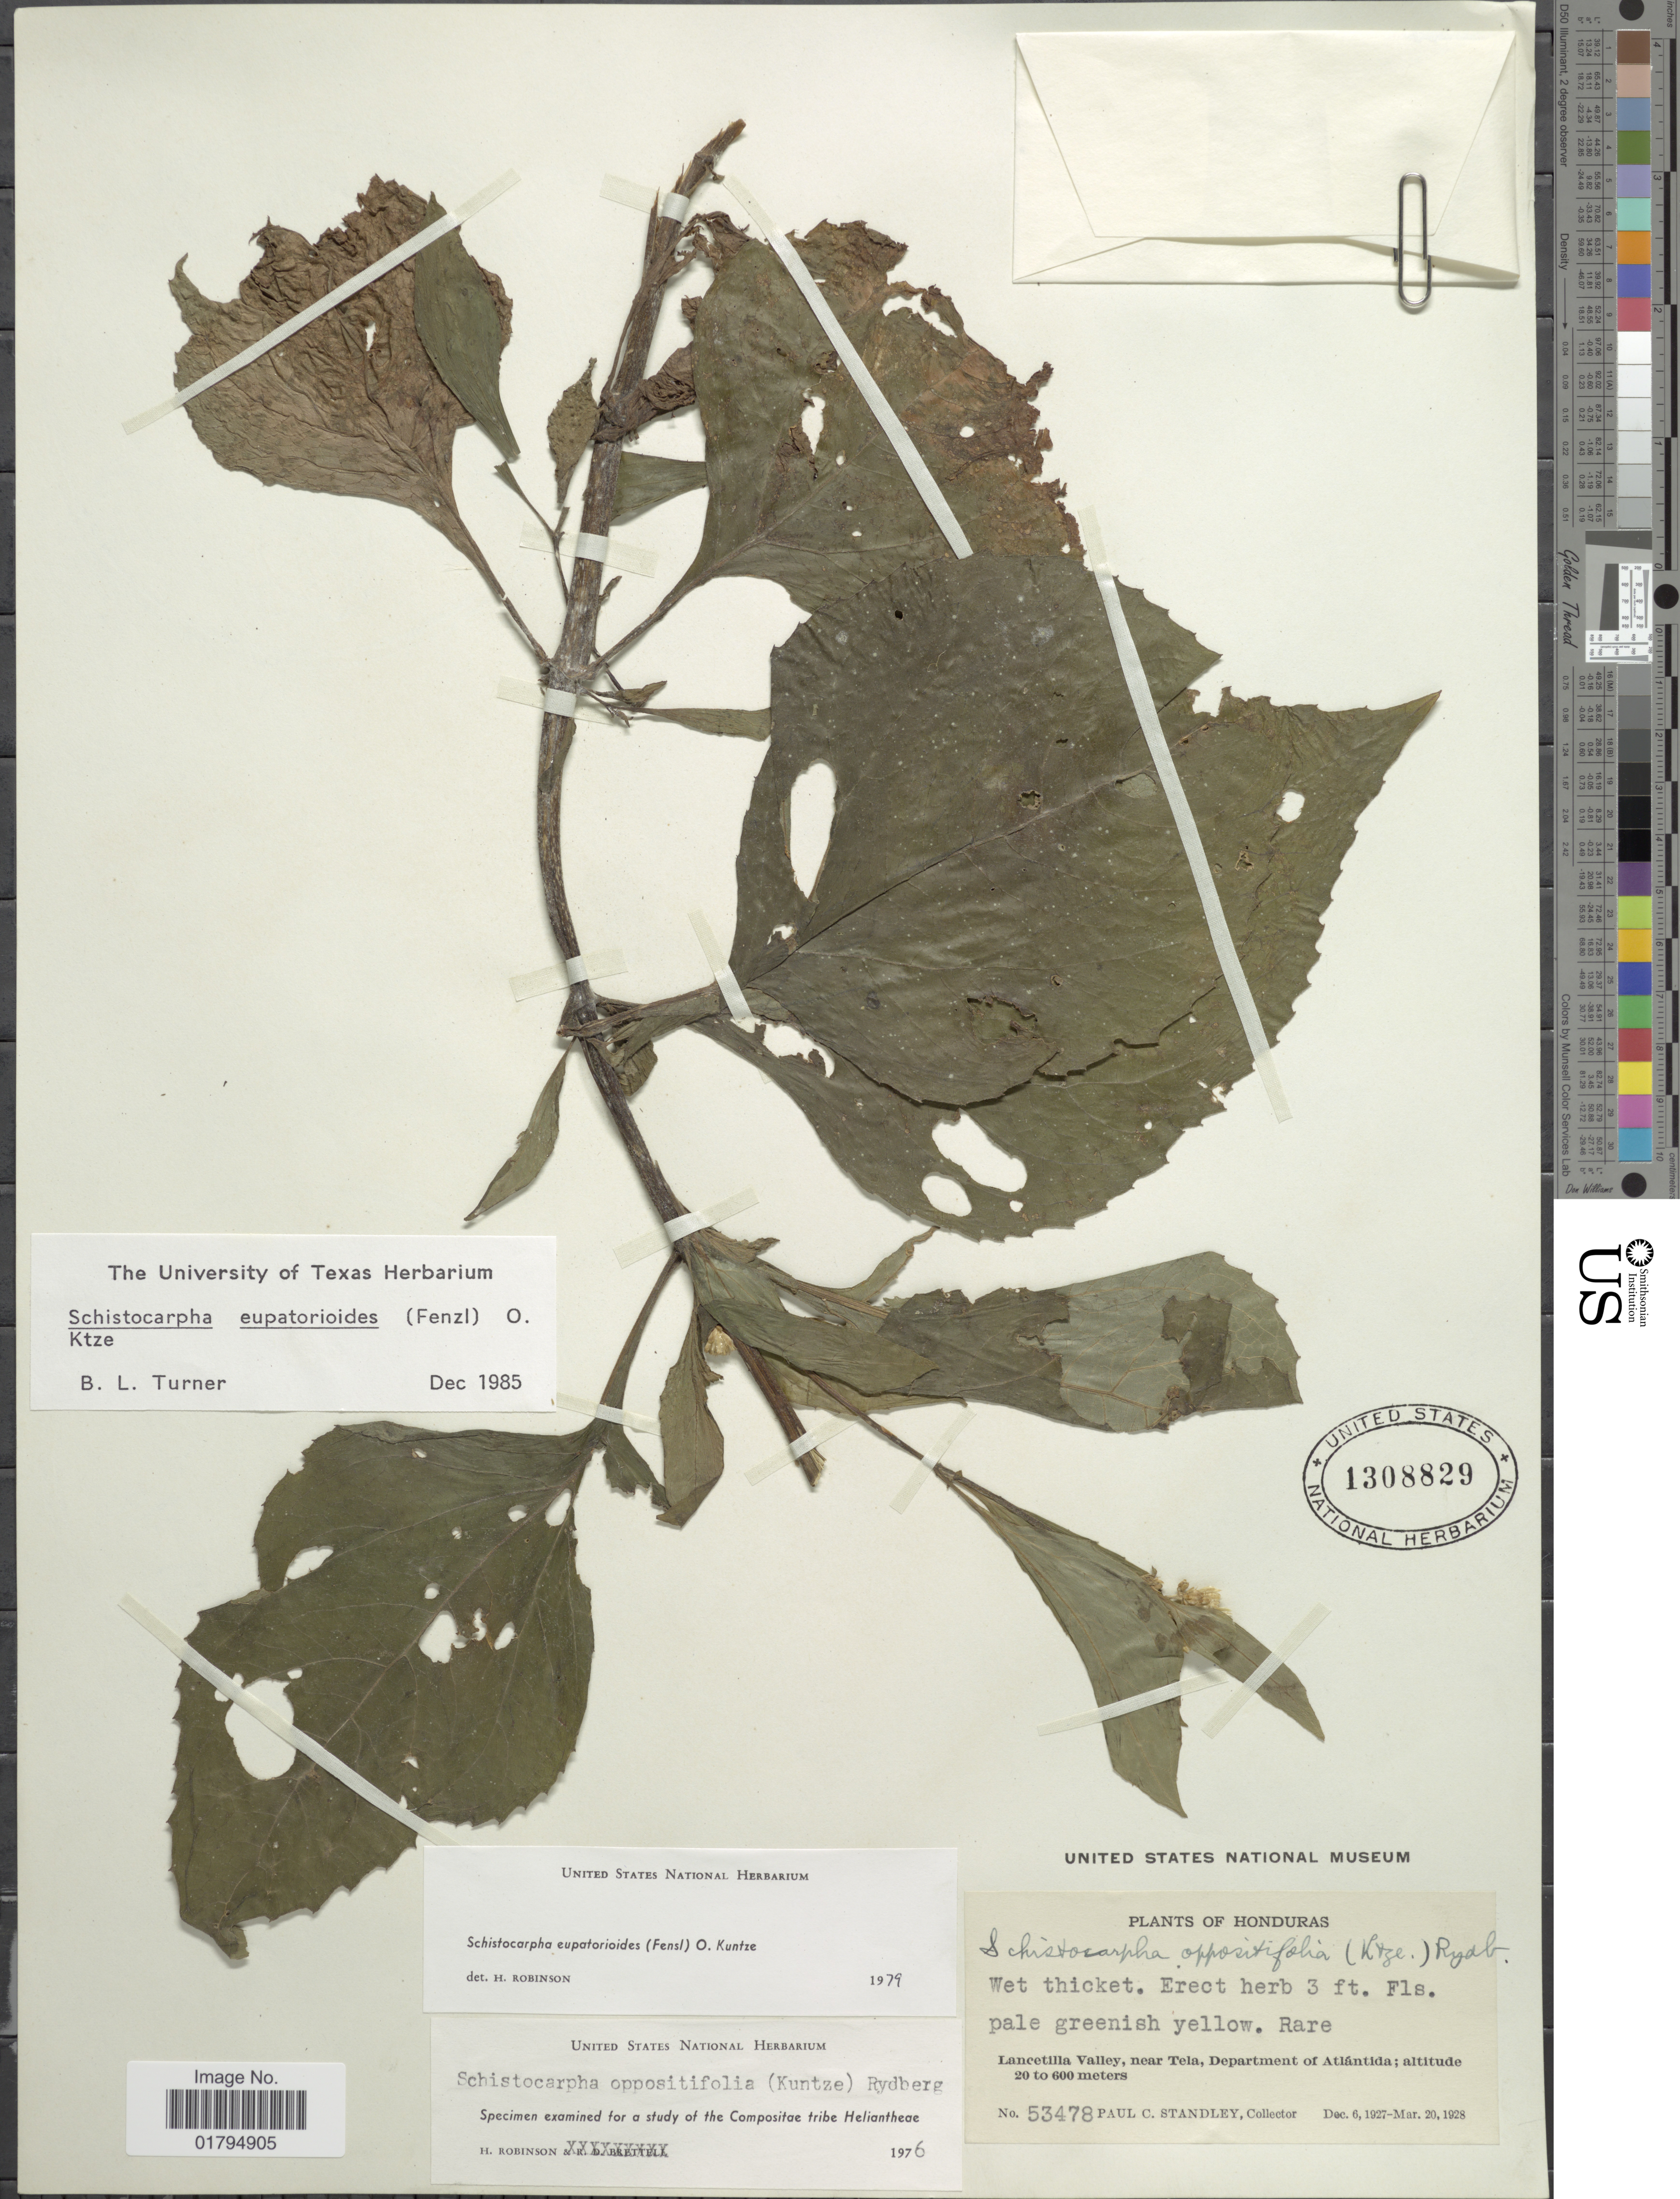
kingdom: Plantae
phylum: Tracheophyta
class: Magnoliopsida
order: Asterales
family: Asteraceae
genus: Schistocarpha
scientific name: Schistocarpha eupatorioides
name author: (Fenzl) Kuntze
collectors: P. C. Standley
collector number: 53478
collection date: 1927-12-06/1928-03-20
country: Honduras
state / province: Atlántida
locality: Lancetilla Valley, near Tela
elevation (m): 20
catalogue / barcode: US 1308829